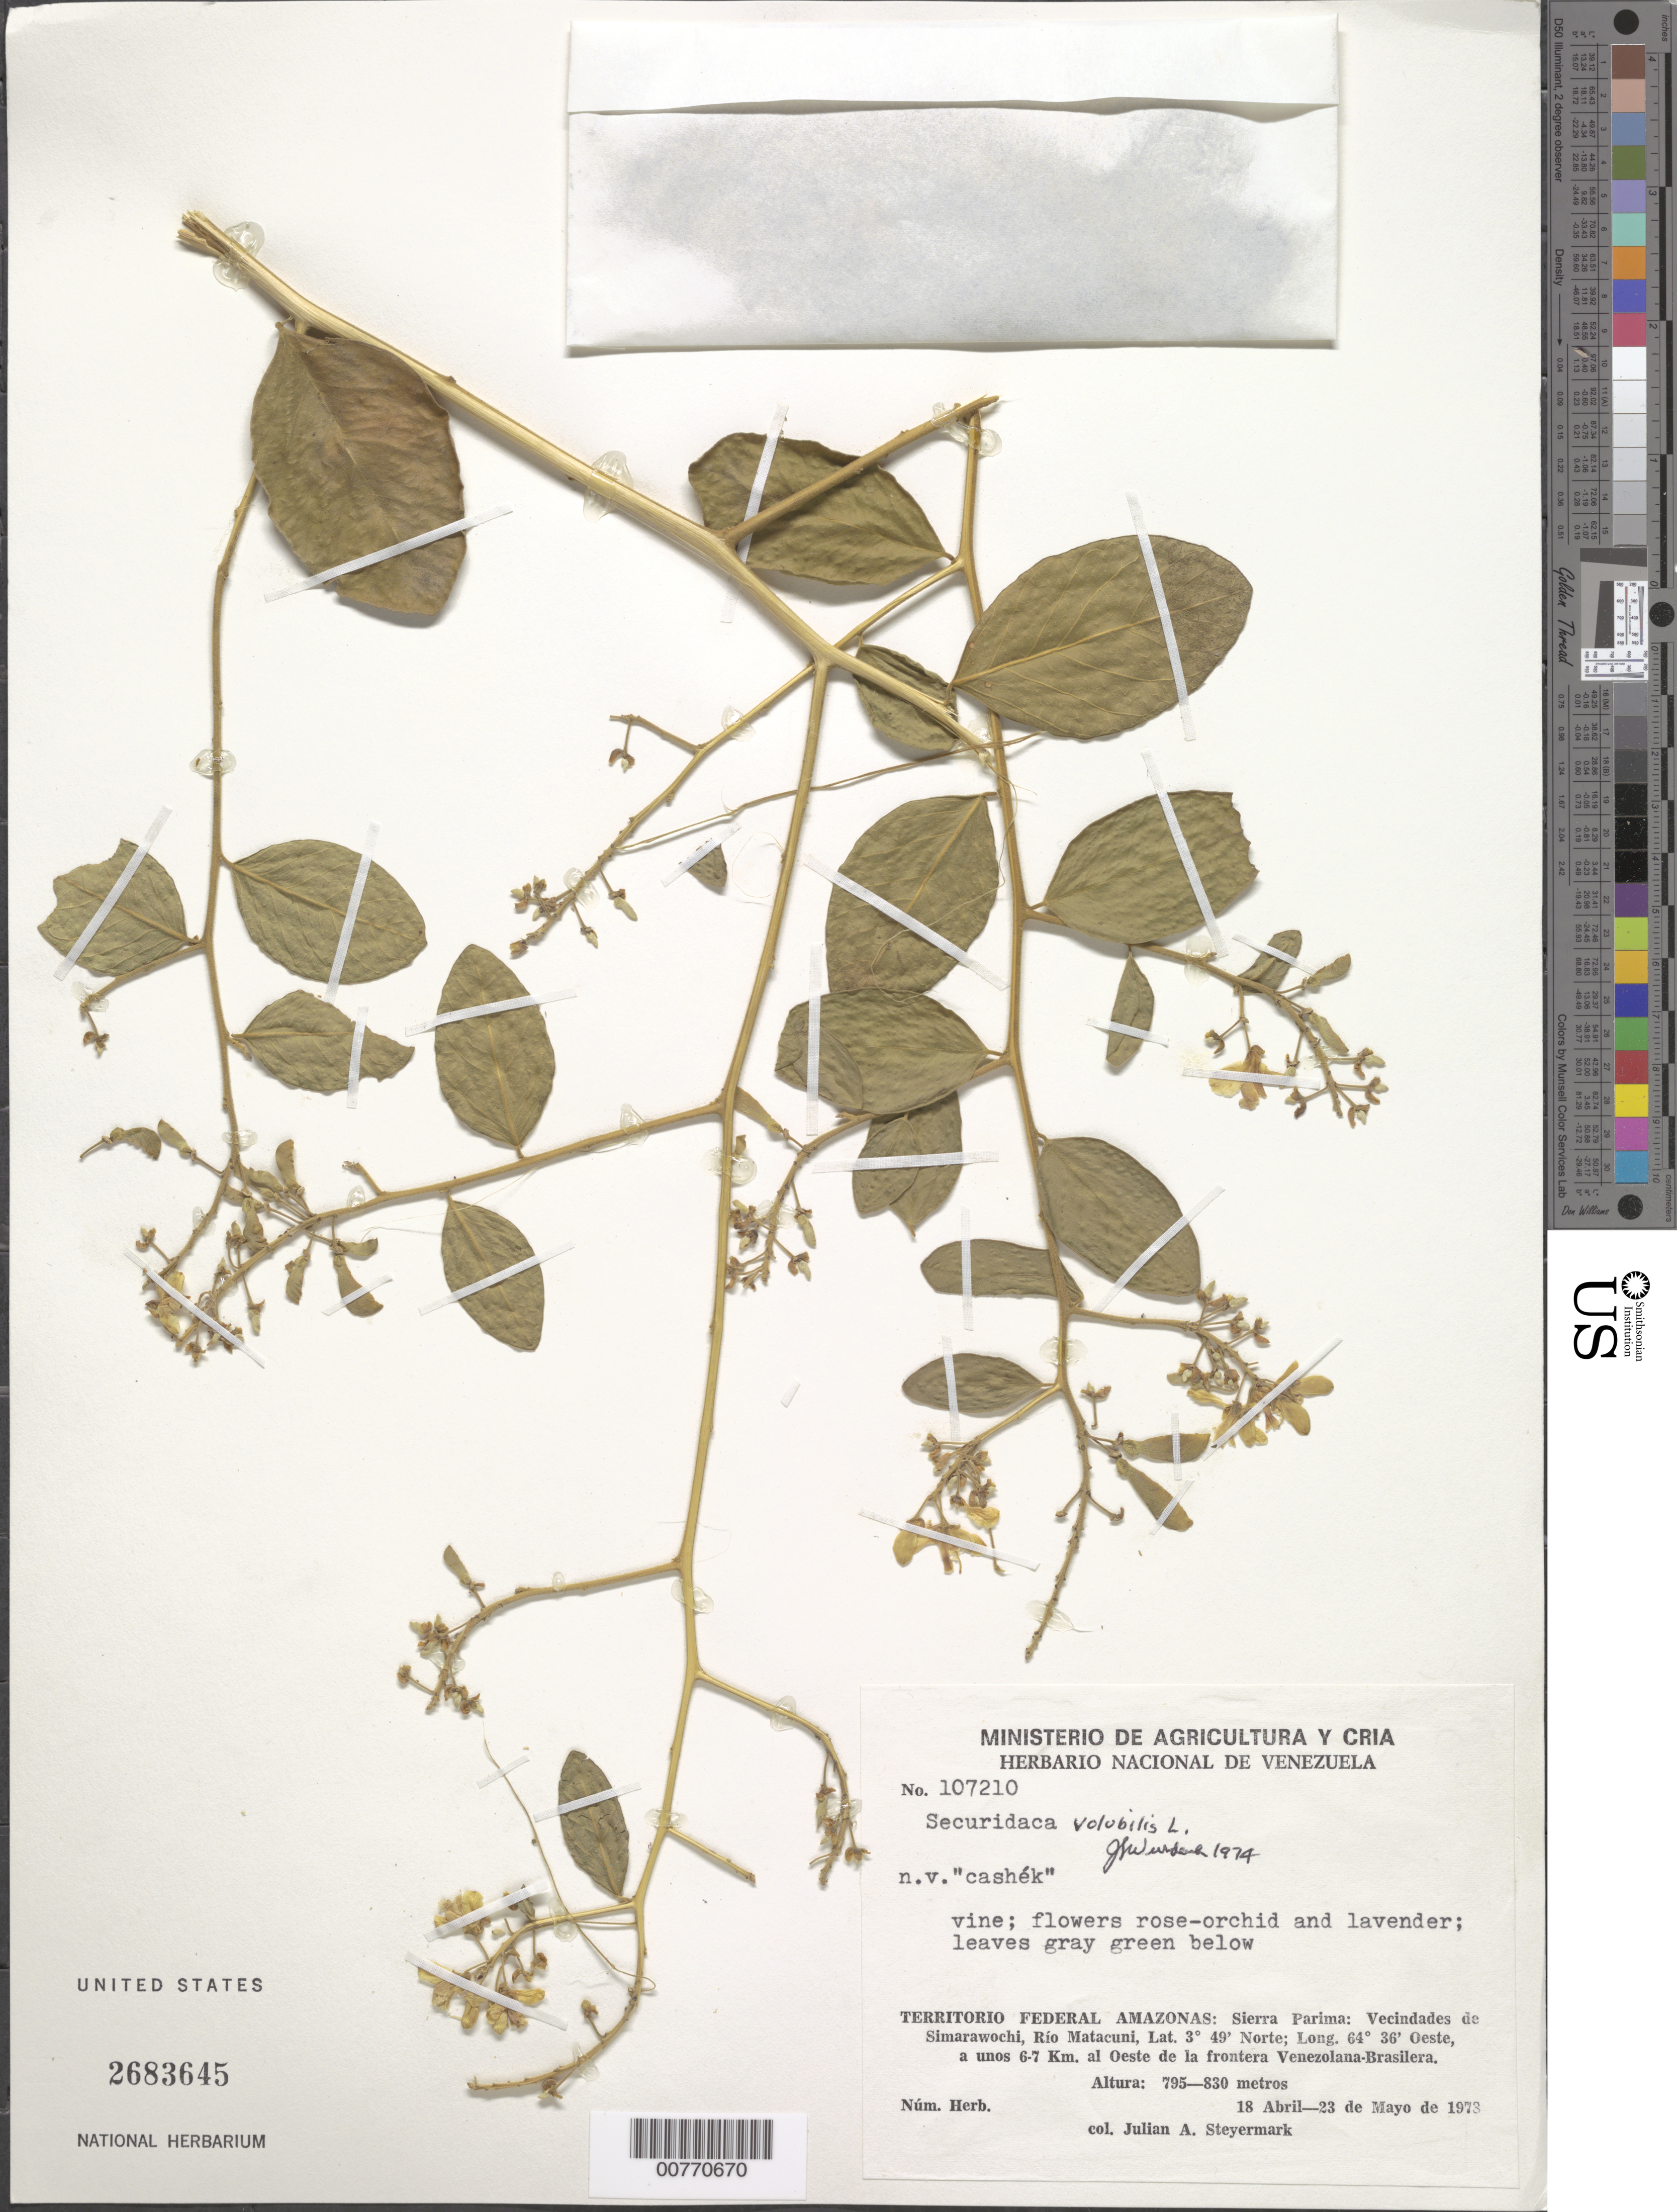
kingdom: Plantae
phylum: Tracheophyta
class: Magnoliopsida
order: Fabales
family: Polygalaceae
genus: Securidaca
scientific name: Securidaca volubilis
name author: L.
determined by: Wurdack, John J., (US), US (UNITED STATES)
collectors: J. Steyermark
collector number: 107210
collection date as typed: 18-Apr-73 to 23-May-73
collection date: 1973-04-18/1973-05-23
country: Venezuela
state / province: Amazonas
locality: Sierra Parima; vec de Simarawochi, Río Matacuni, a unos 6-7 km al oeste de la frontera Venezolana-Brasilera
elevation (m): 795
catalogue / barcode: US 2683645